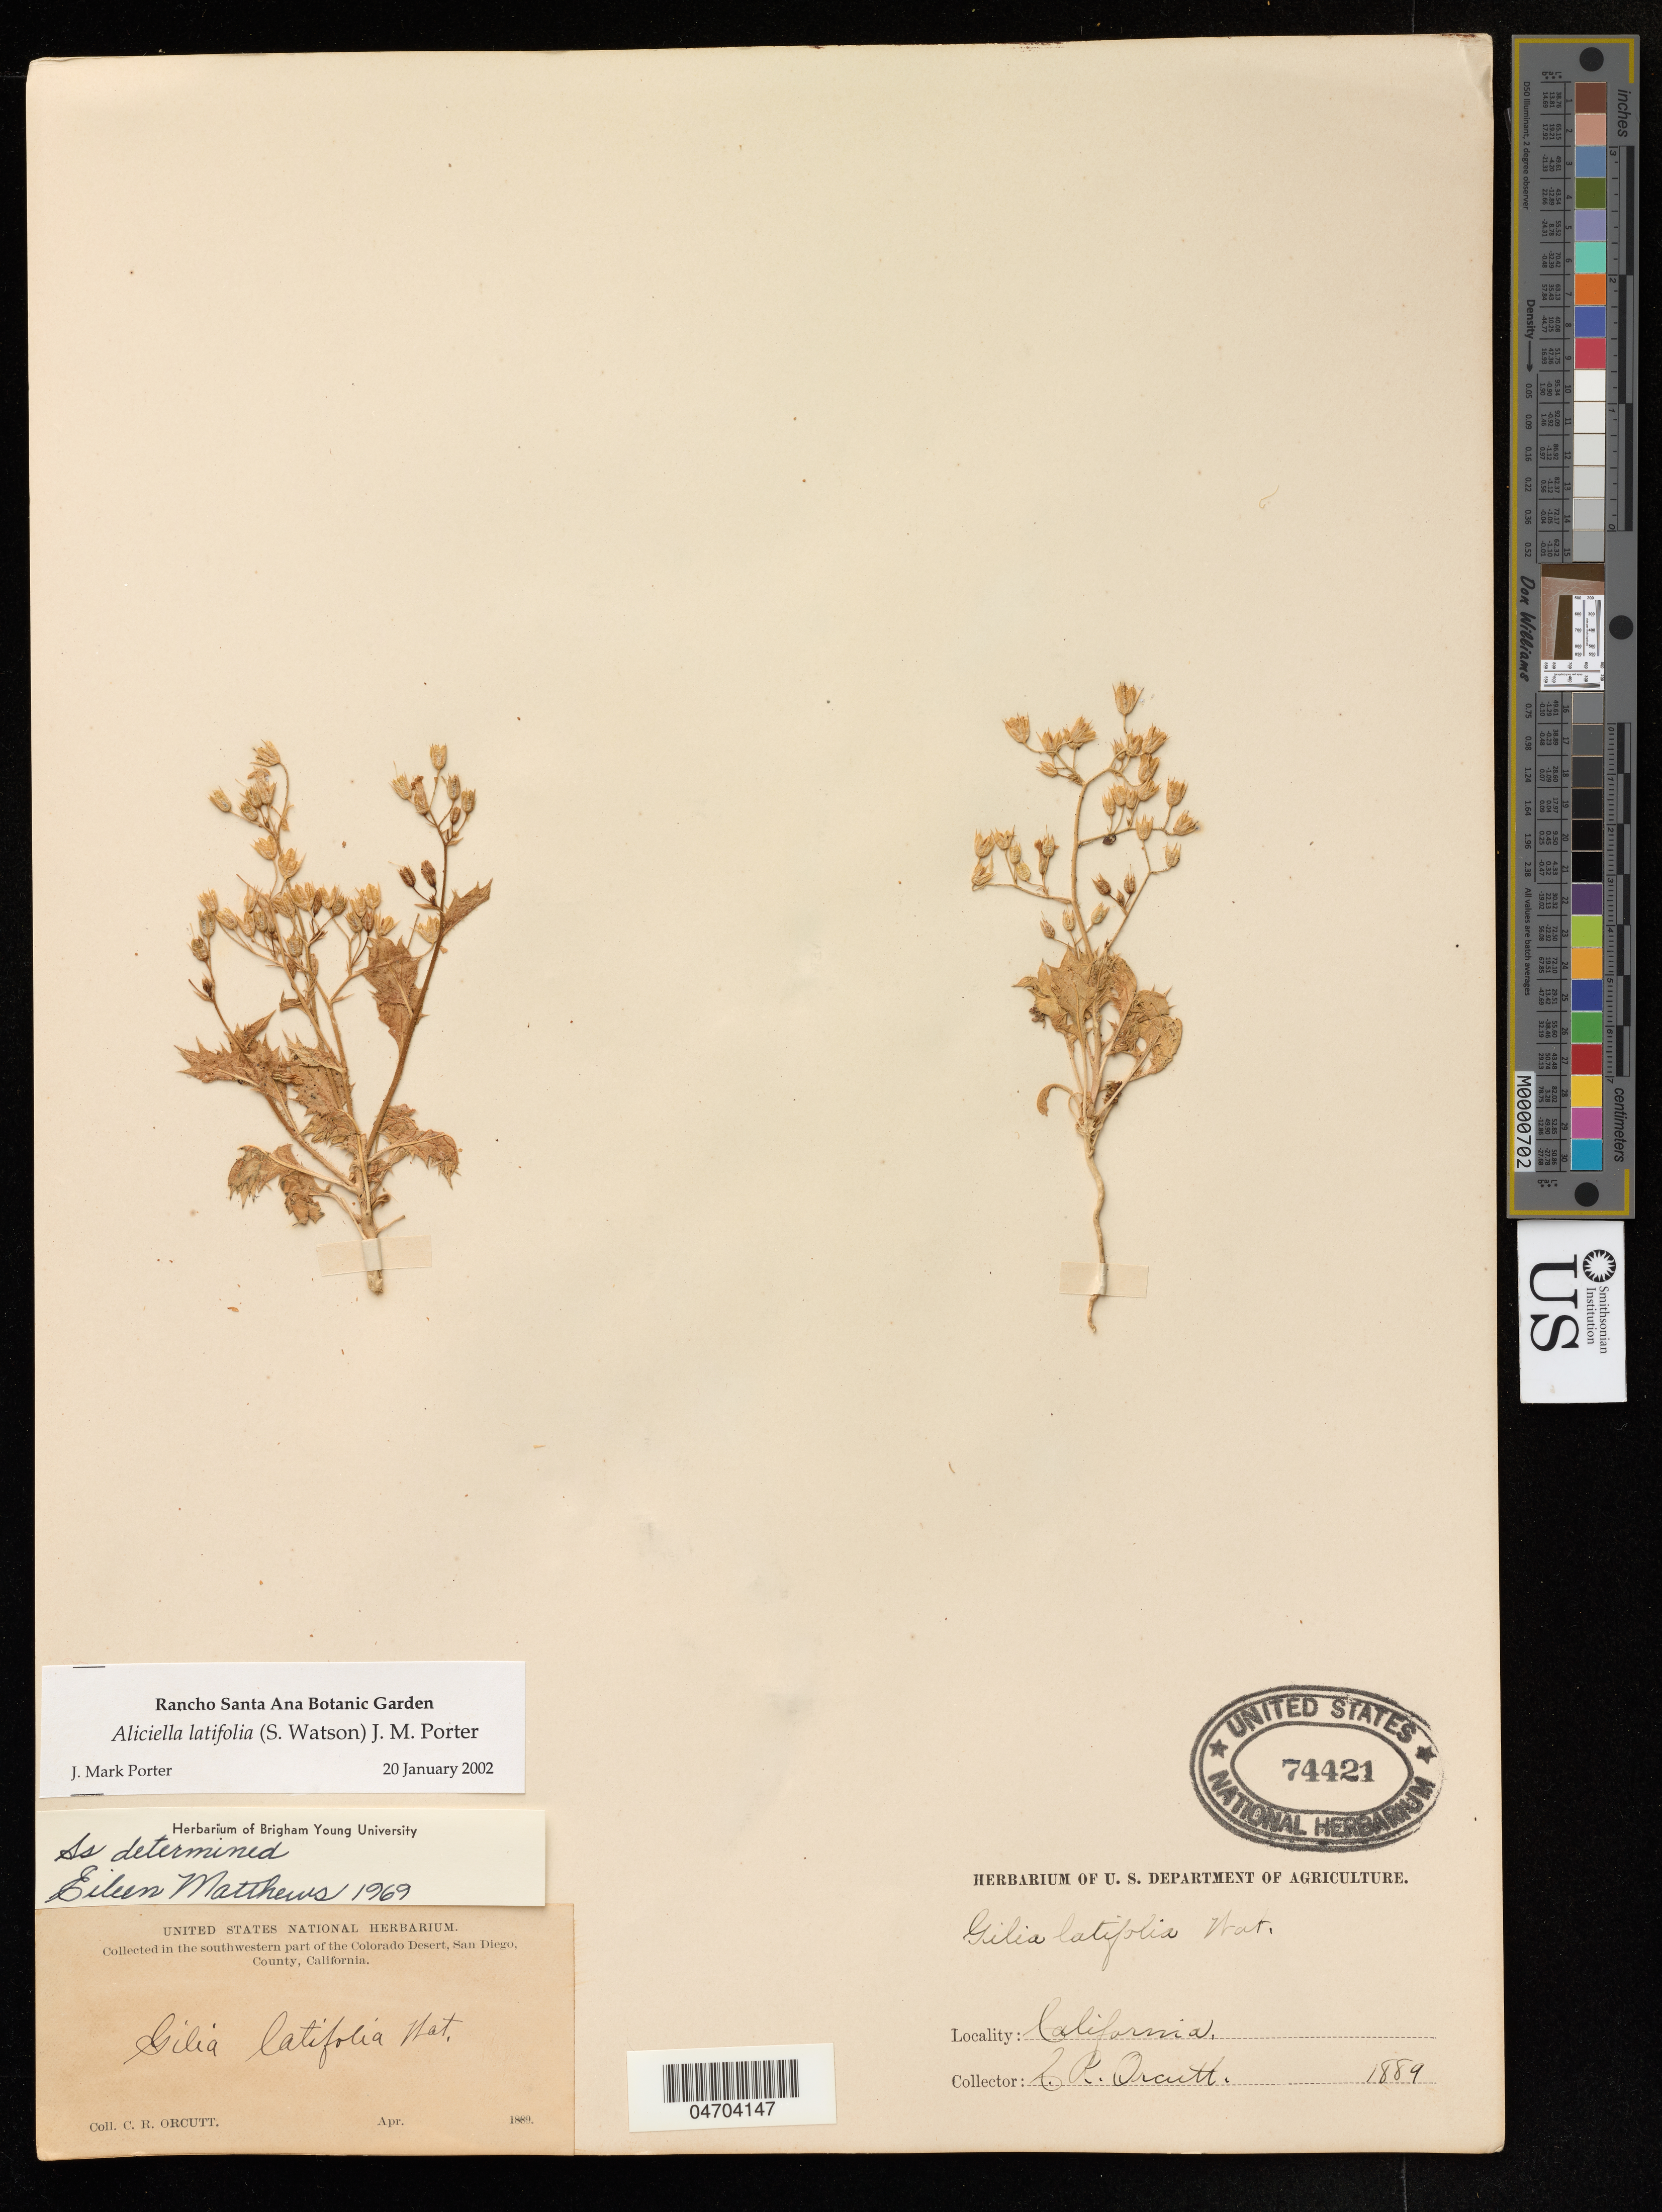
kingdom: Plantae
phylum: Tracheophyta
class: Magnoliopsida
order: Ericales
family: Polemoniaceae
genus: Aliciella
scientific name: Aliciella latifolia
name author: (S. Watson) J.M. Porter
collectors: C. Orcutt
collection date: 1889-04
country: United States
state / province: California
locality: In the southwestern part of the Colorado Desert, San Diego, County, California.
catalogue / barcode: US 74421